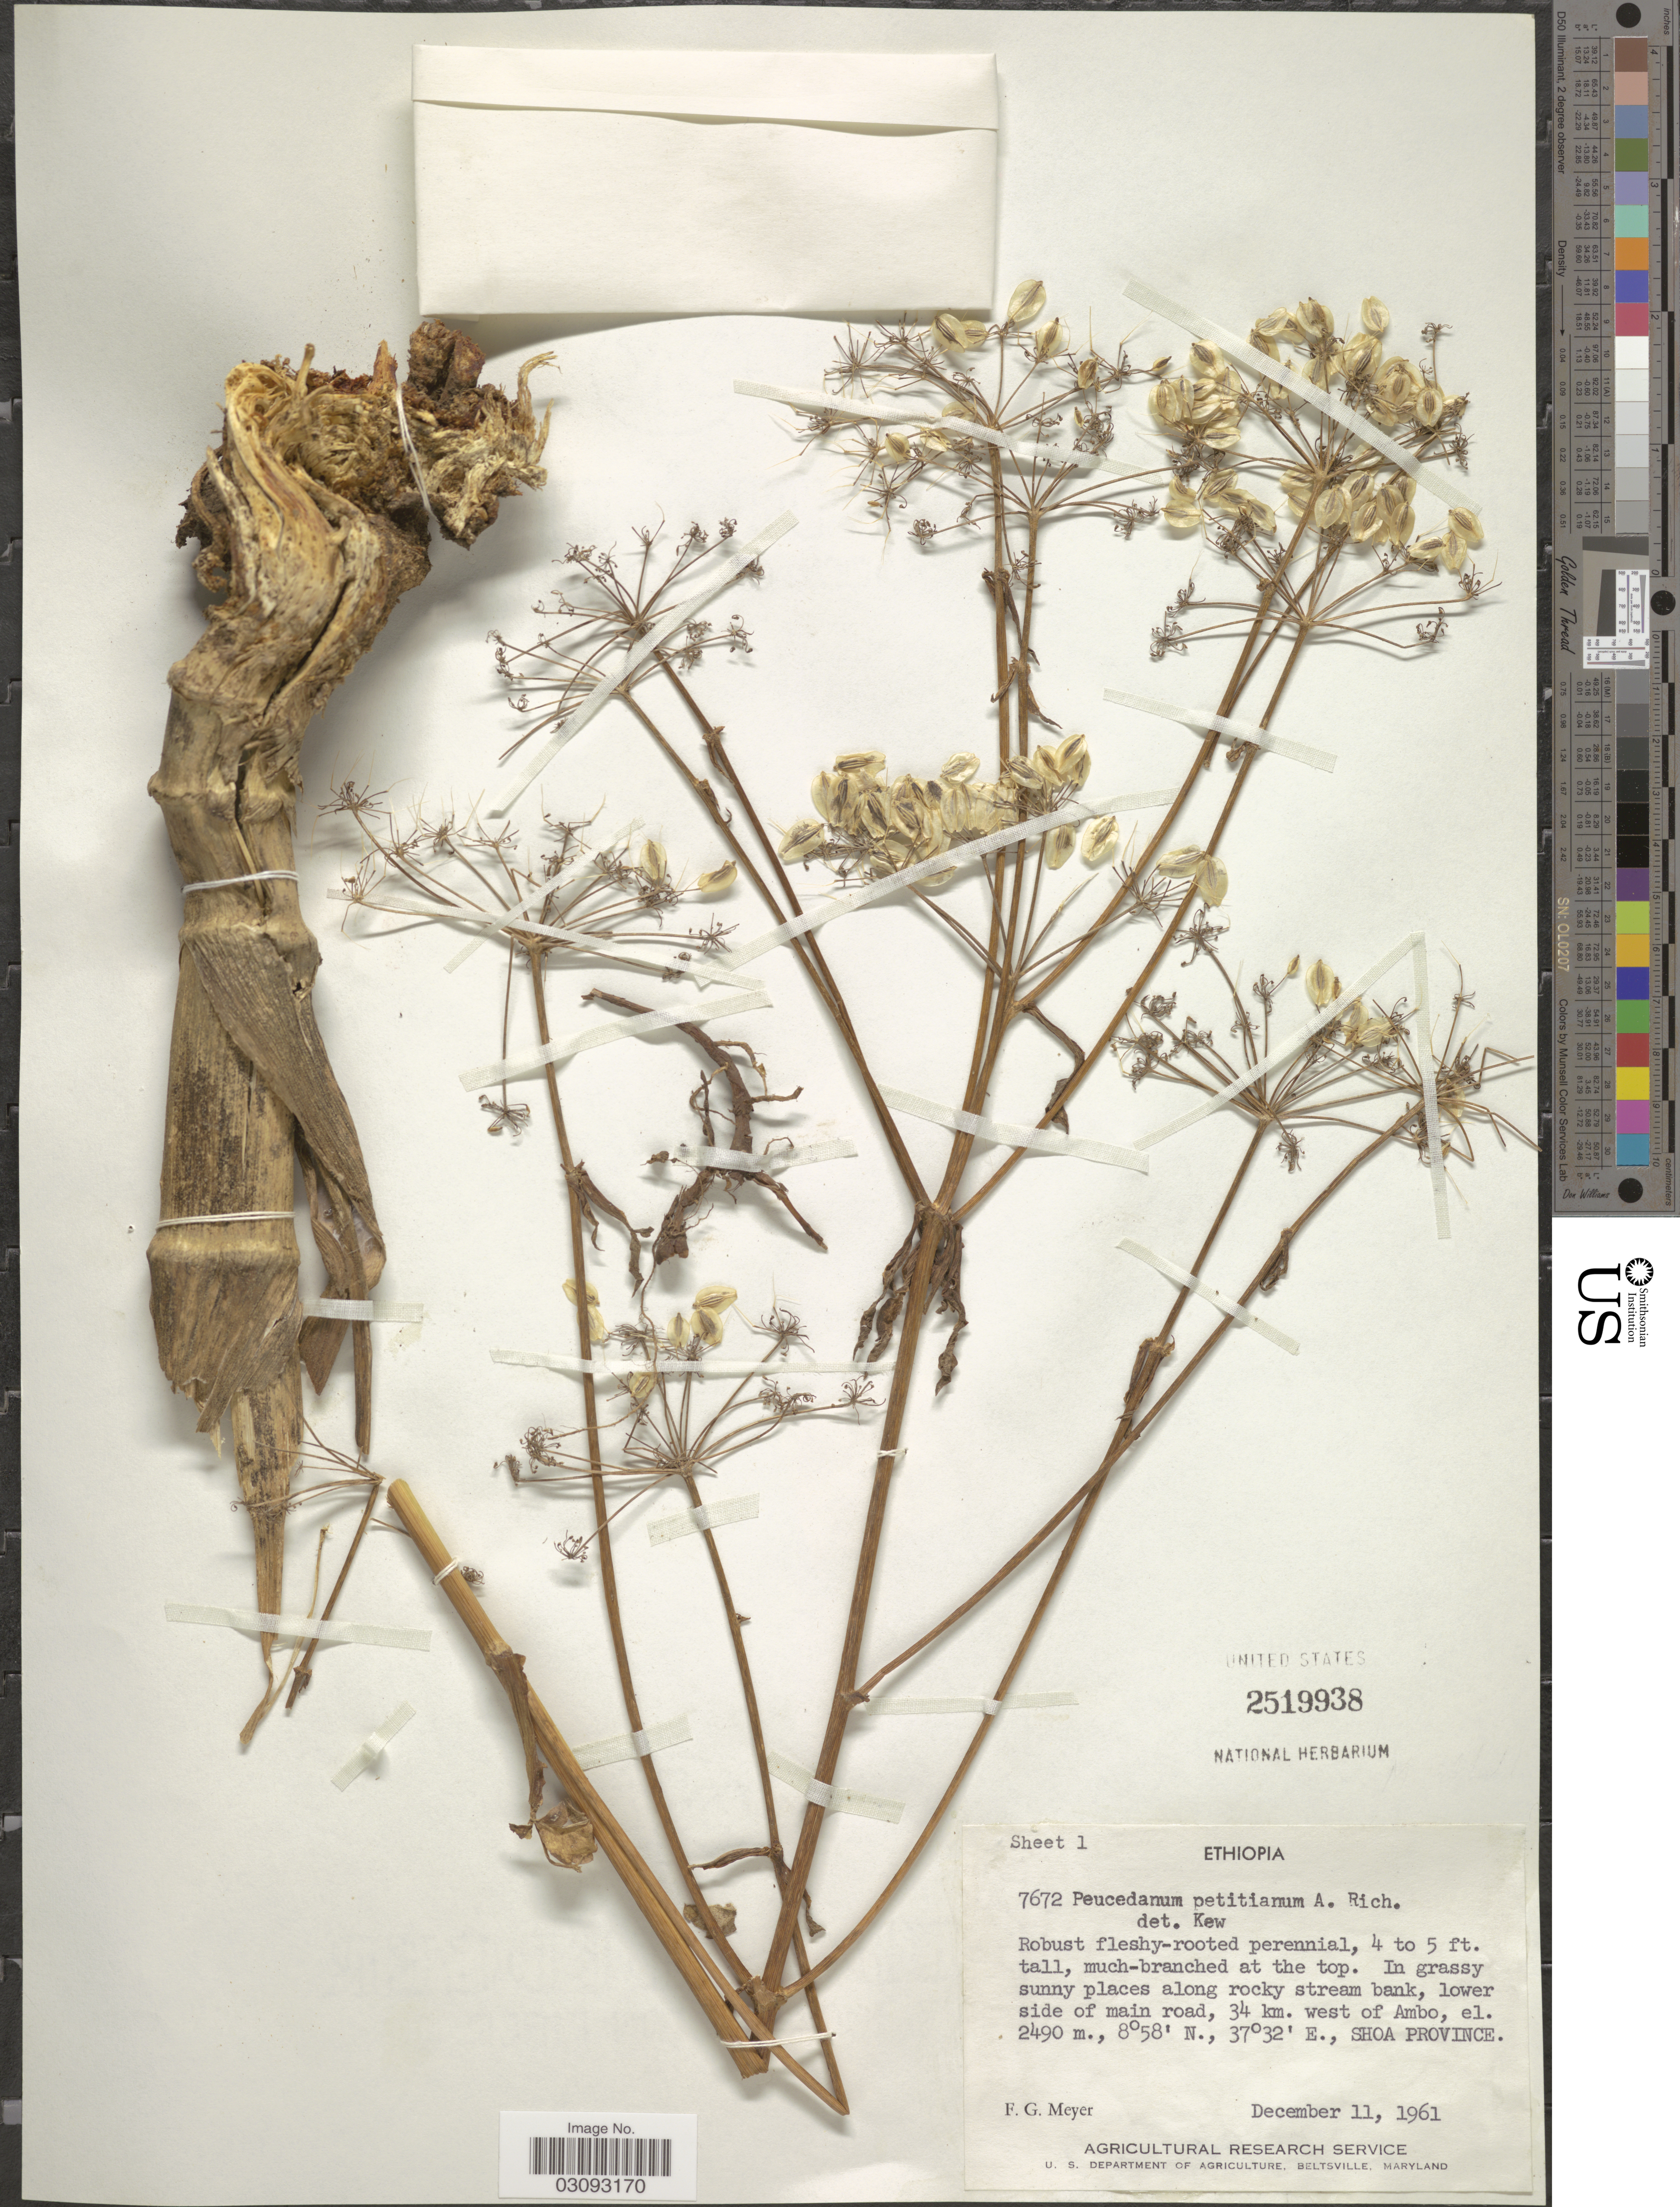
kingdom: Plantae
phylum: Tracheophyta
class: Magnoliopsida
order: Apiales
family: Apiaceae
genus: Peucedanum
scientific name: Peucedanum petitianum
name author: A. Rich.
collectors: F. G. Meyer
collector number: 7672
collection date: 1961-12-11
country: Ethiopia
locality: Lower side of main road, 34 km. west of Ambo, Shoa Province.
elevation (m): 2490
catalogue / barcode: US 2519938